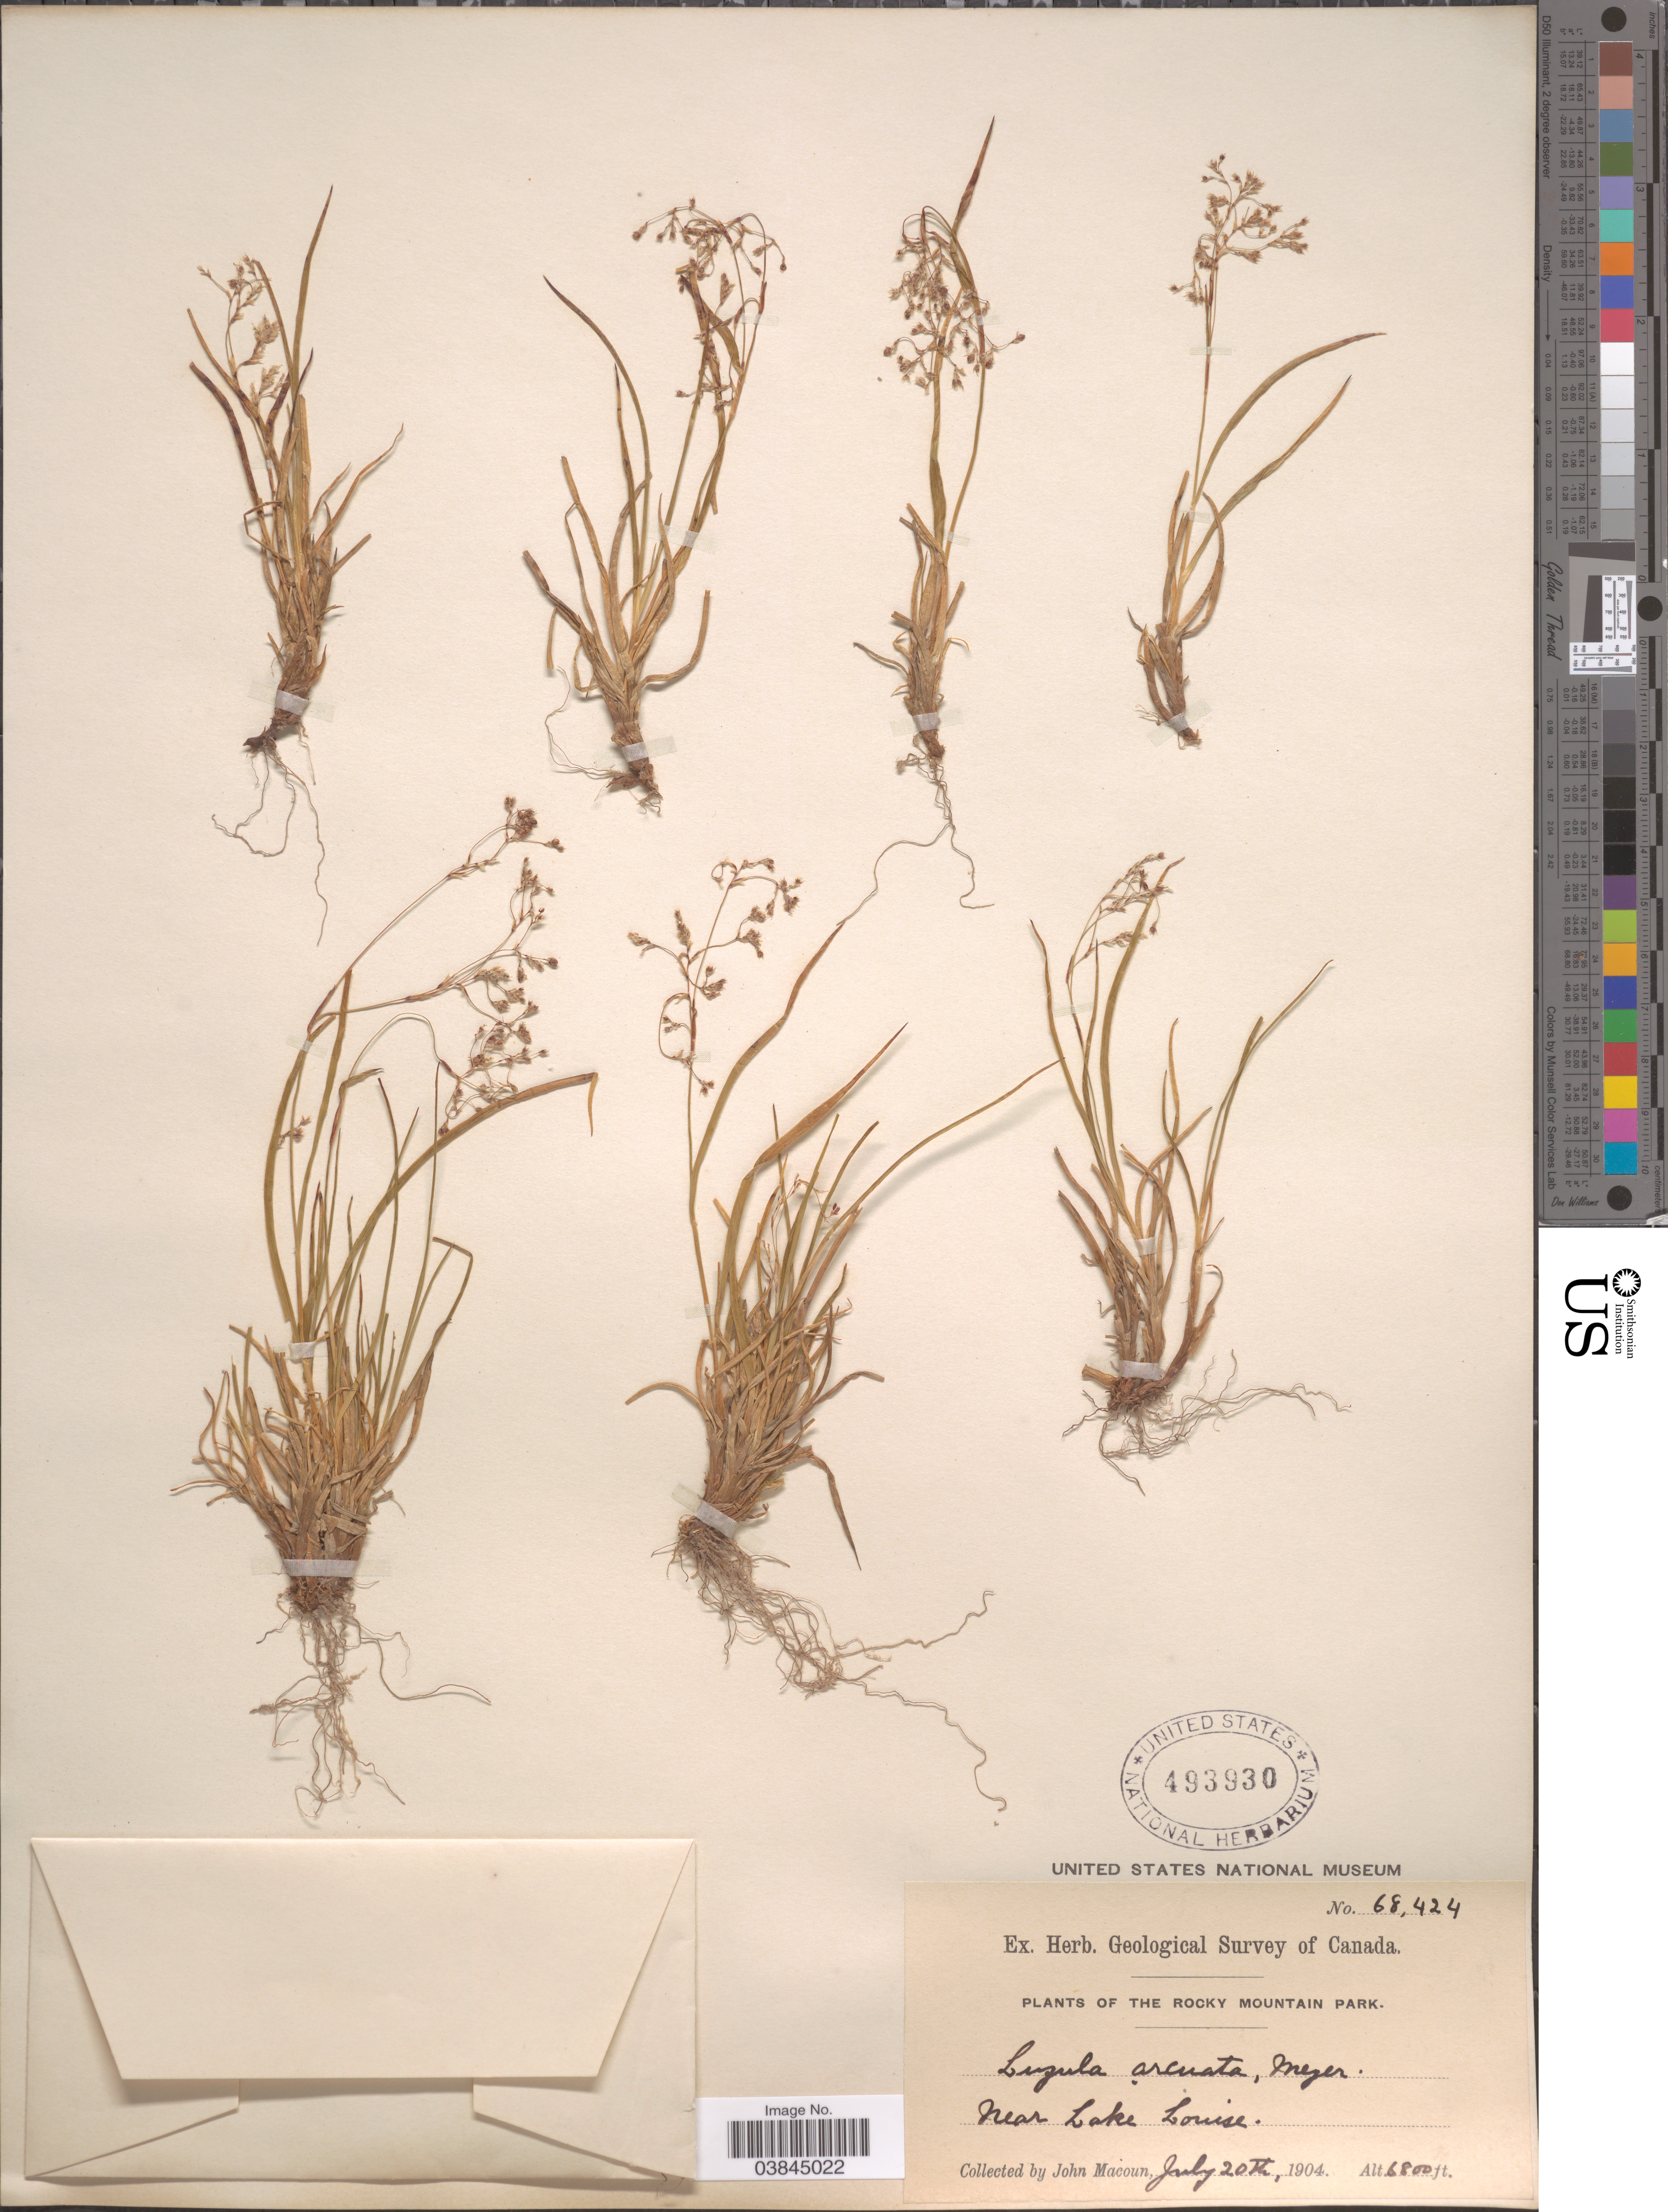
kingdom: Plantae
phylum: Tracheophyta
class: Liliopsida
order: Poales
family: Juncaceae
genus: Luzula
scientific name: Luzula arcuata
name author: (Wahlenb.) Sw.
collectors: J. Macoun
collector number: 68424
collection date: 1904-07-20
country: Canada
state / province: Alberta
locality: The Rocky Mountain Park. Near Lake Louise.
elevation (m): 2073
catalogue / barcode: US 493930